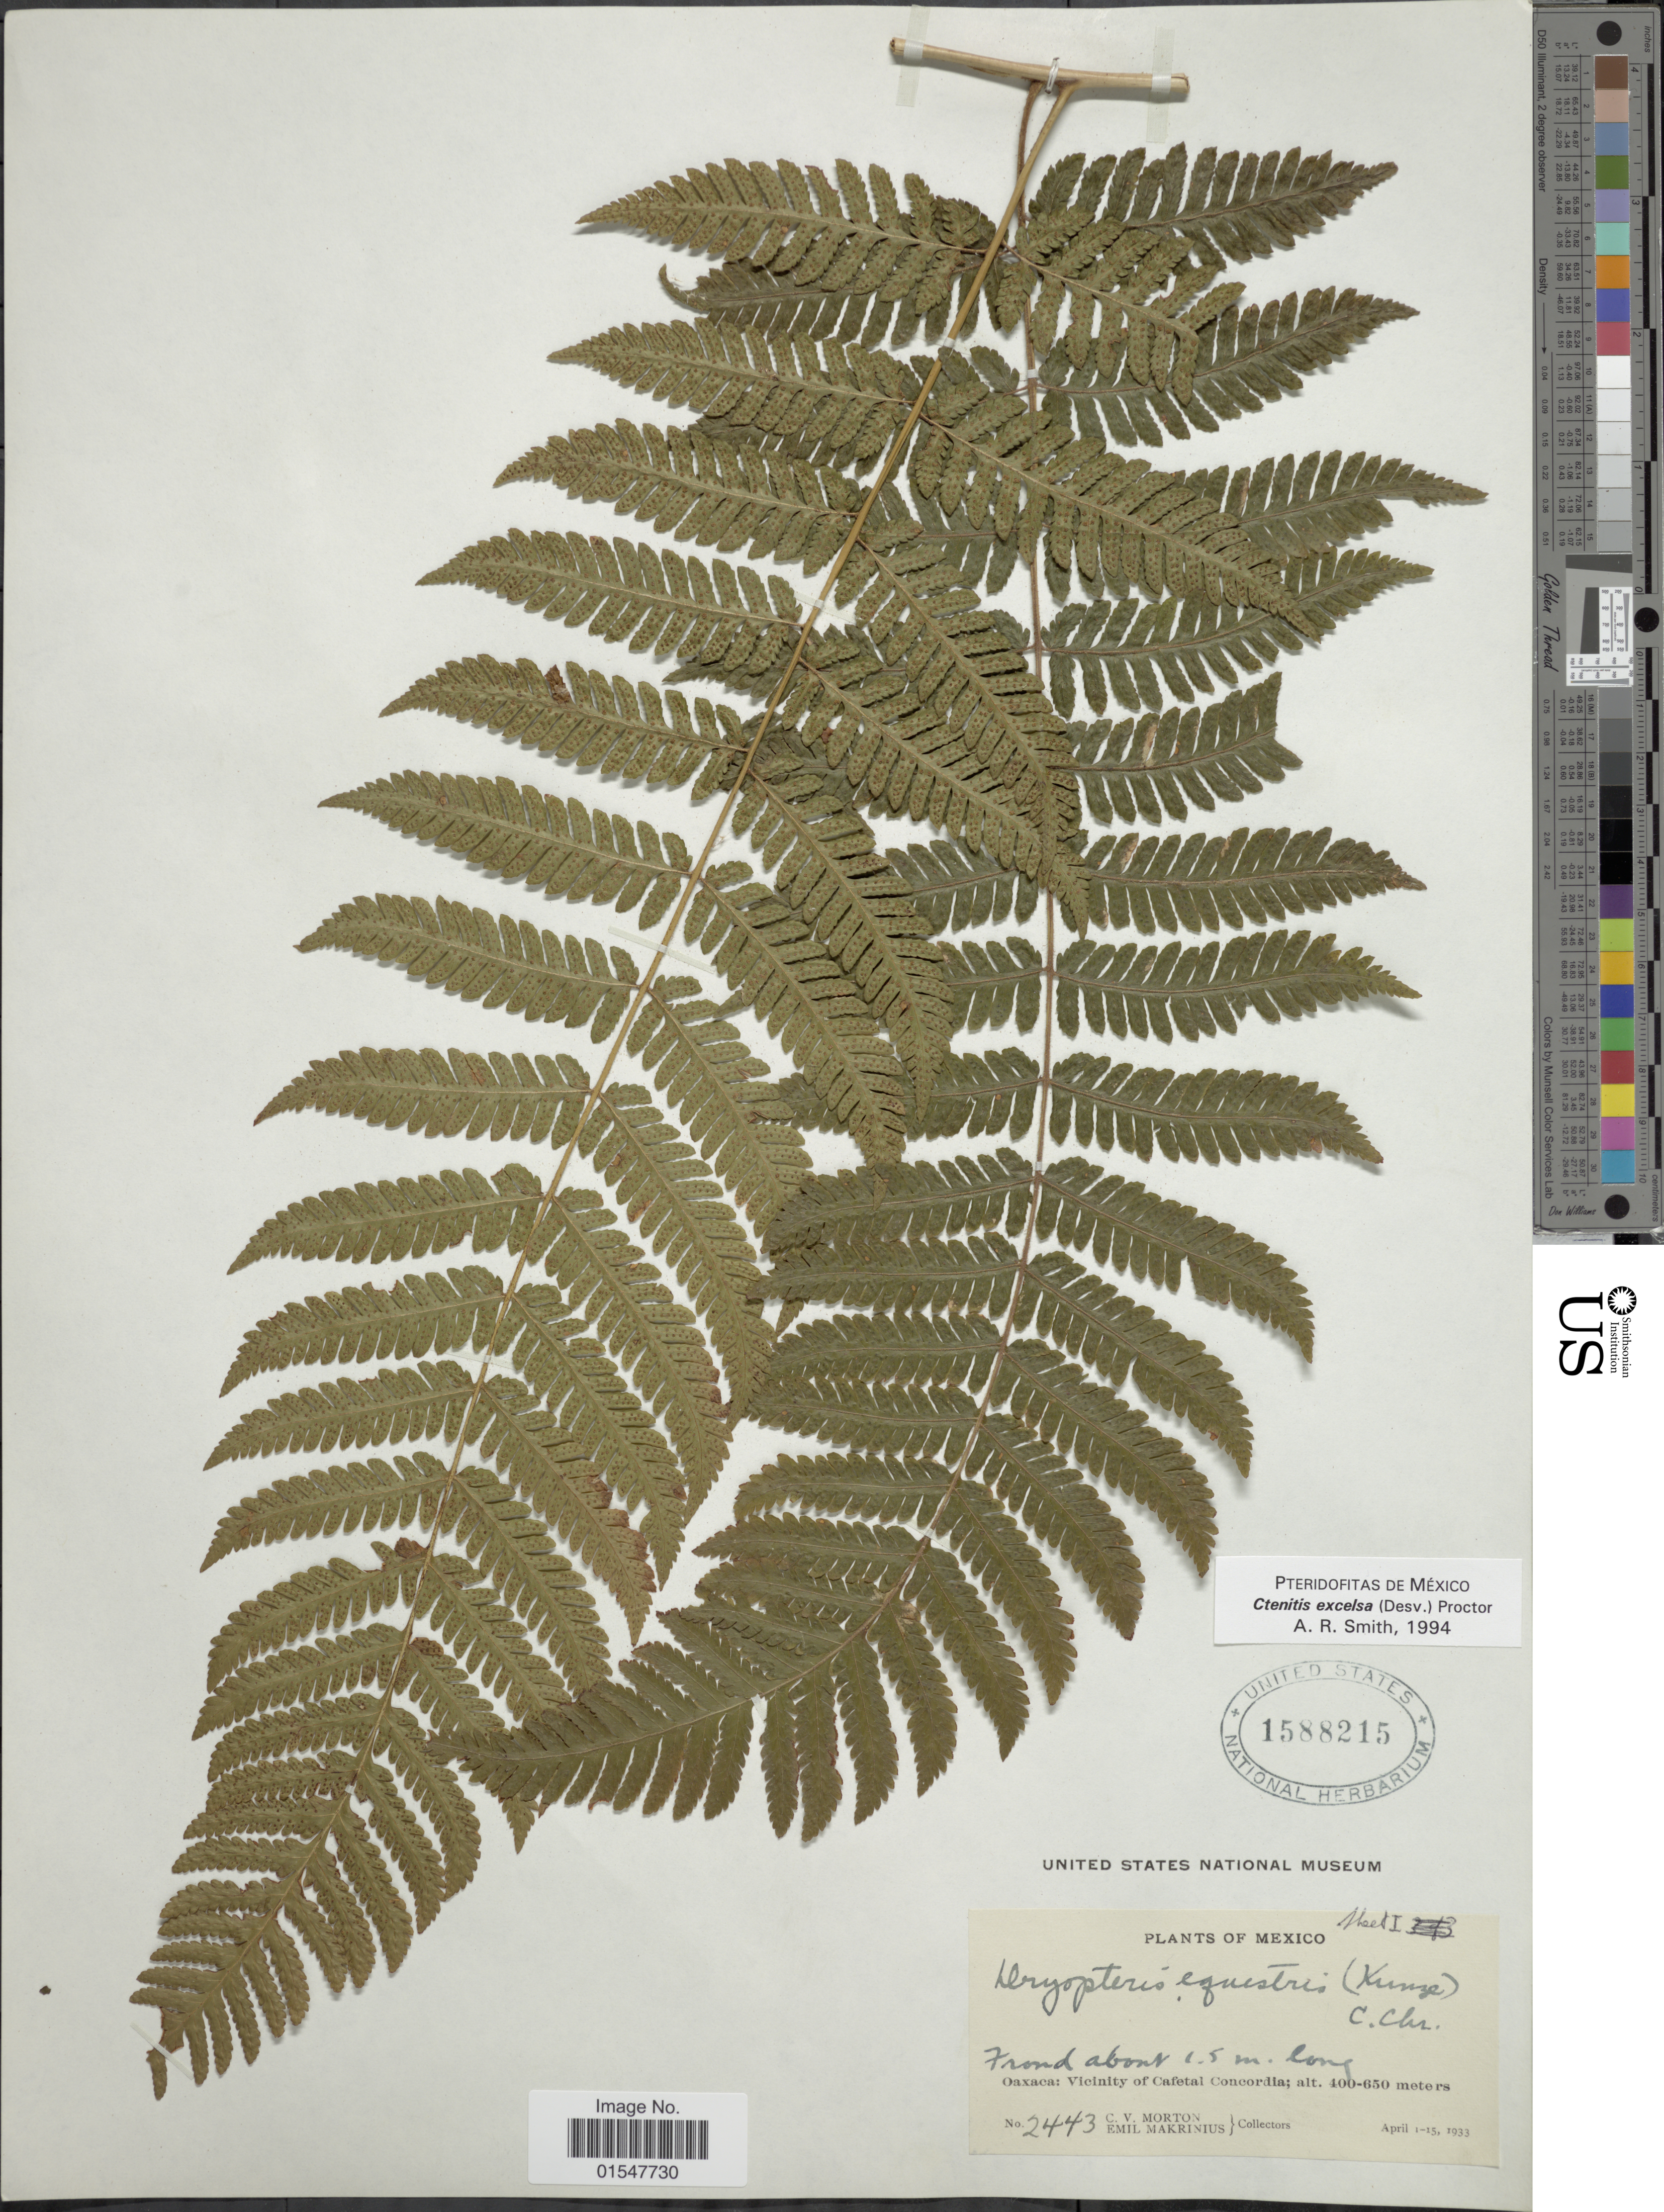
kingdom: Plantae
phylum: Tracheophyta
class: Polypodiopsida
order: Polypodiales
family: Dryopteridaceae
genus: Ctenitis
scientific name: Ctenitis excelsa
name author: (Desv.) Proctor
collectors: C. V. Morton & E. Makrinius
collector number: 2443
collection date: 1933-04-01/1933-04-15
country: Mexico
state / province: Oaxaca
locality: Oaxaca:Vicinity of Cafetal Concordia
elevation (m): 400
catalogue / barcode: US 1588215